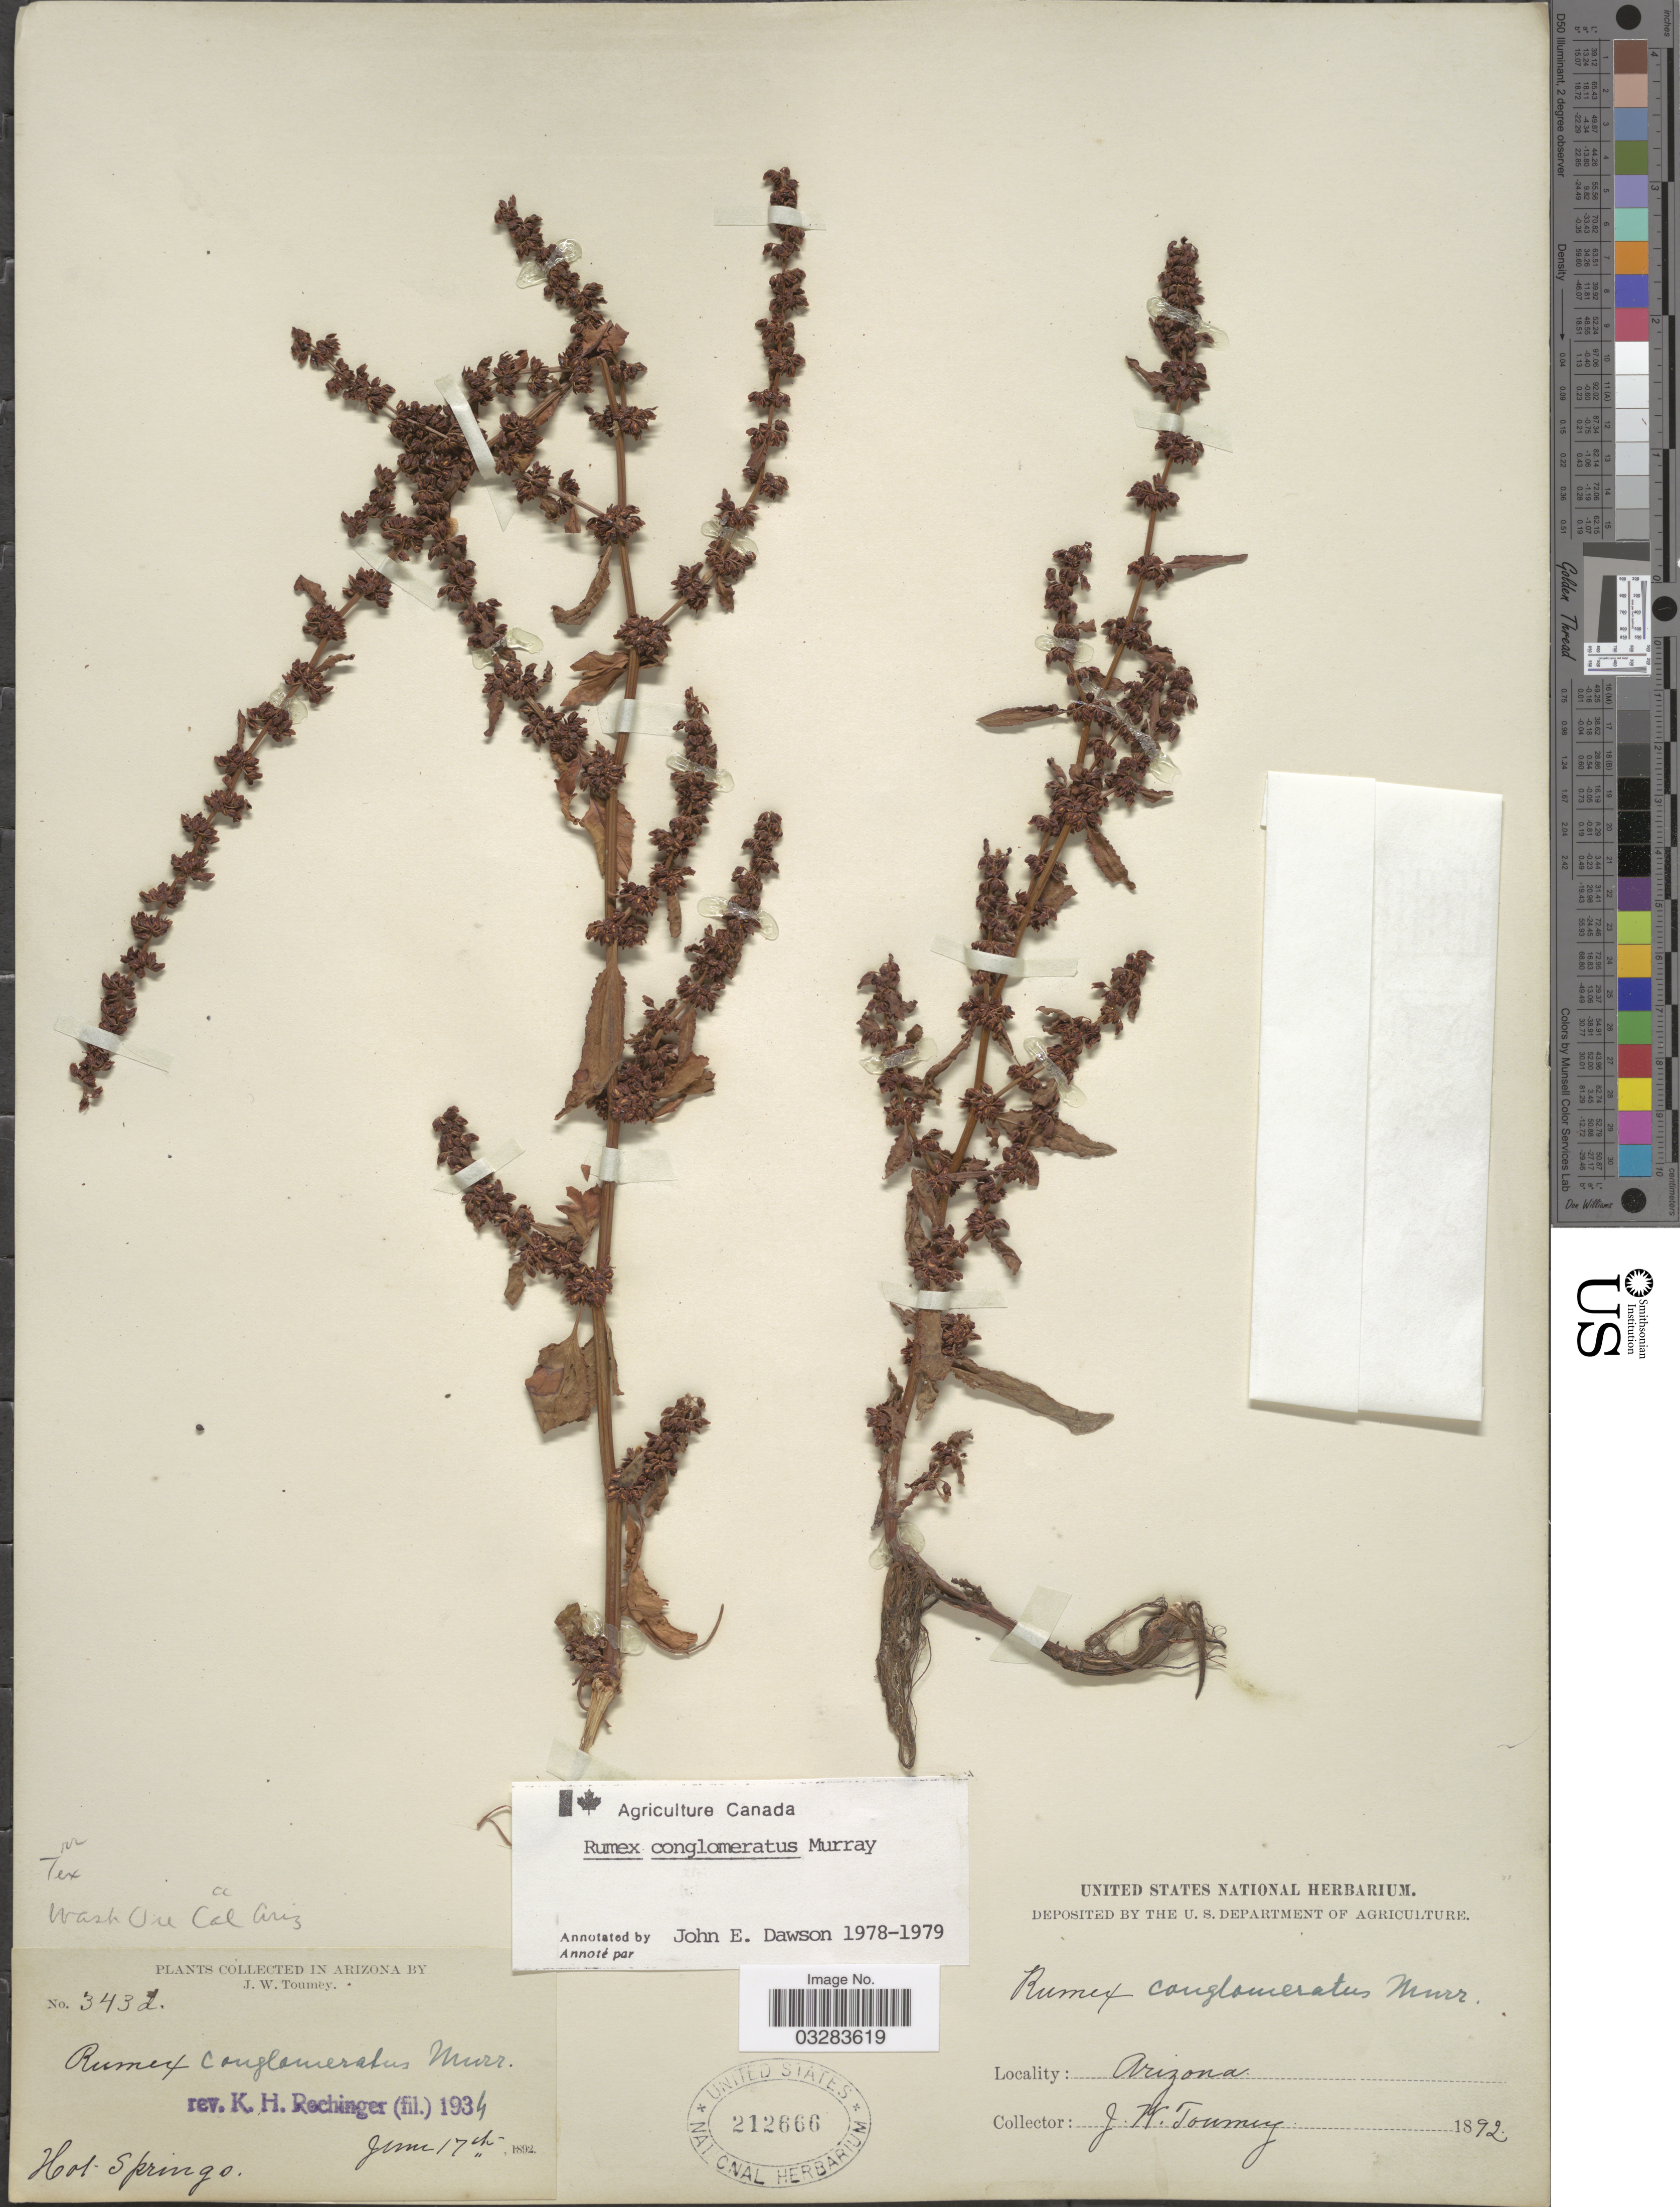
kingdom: Plantae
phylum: Tracheophyta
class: Magnoliopsida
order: Caryophyllales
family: Polygonaceae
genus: Rumex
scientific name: Rumex conglomeratus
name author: Murray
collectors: J. W. Toumey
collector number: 343d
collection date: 1892-06-17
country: United States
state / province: Arizona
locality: Hot Springs.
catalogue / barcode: US 212666